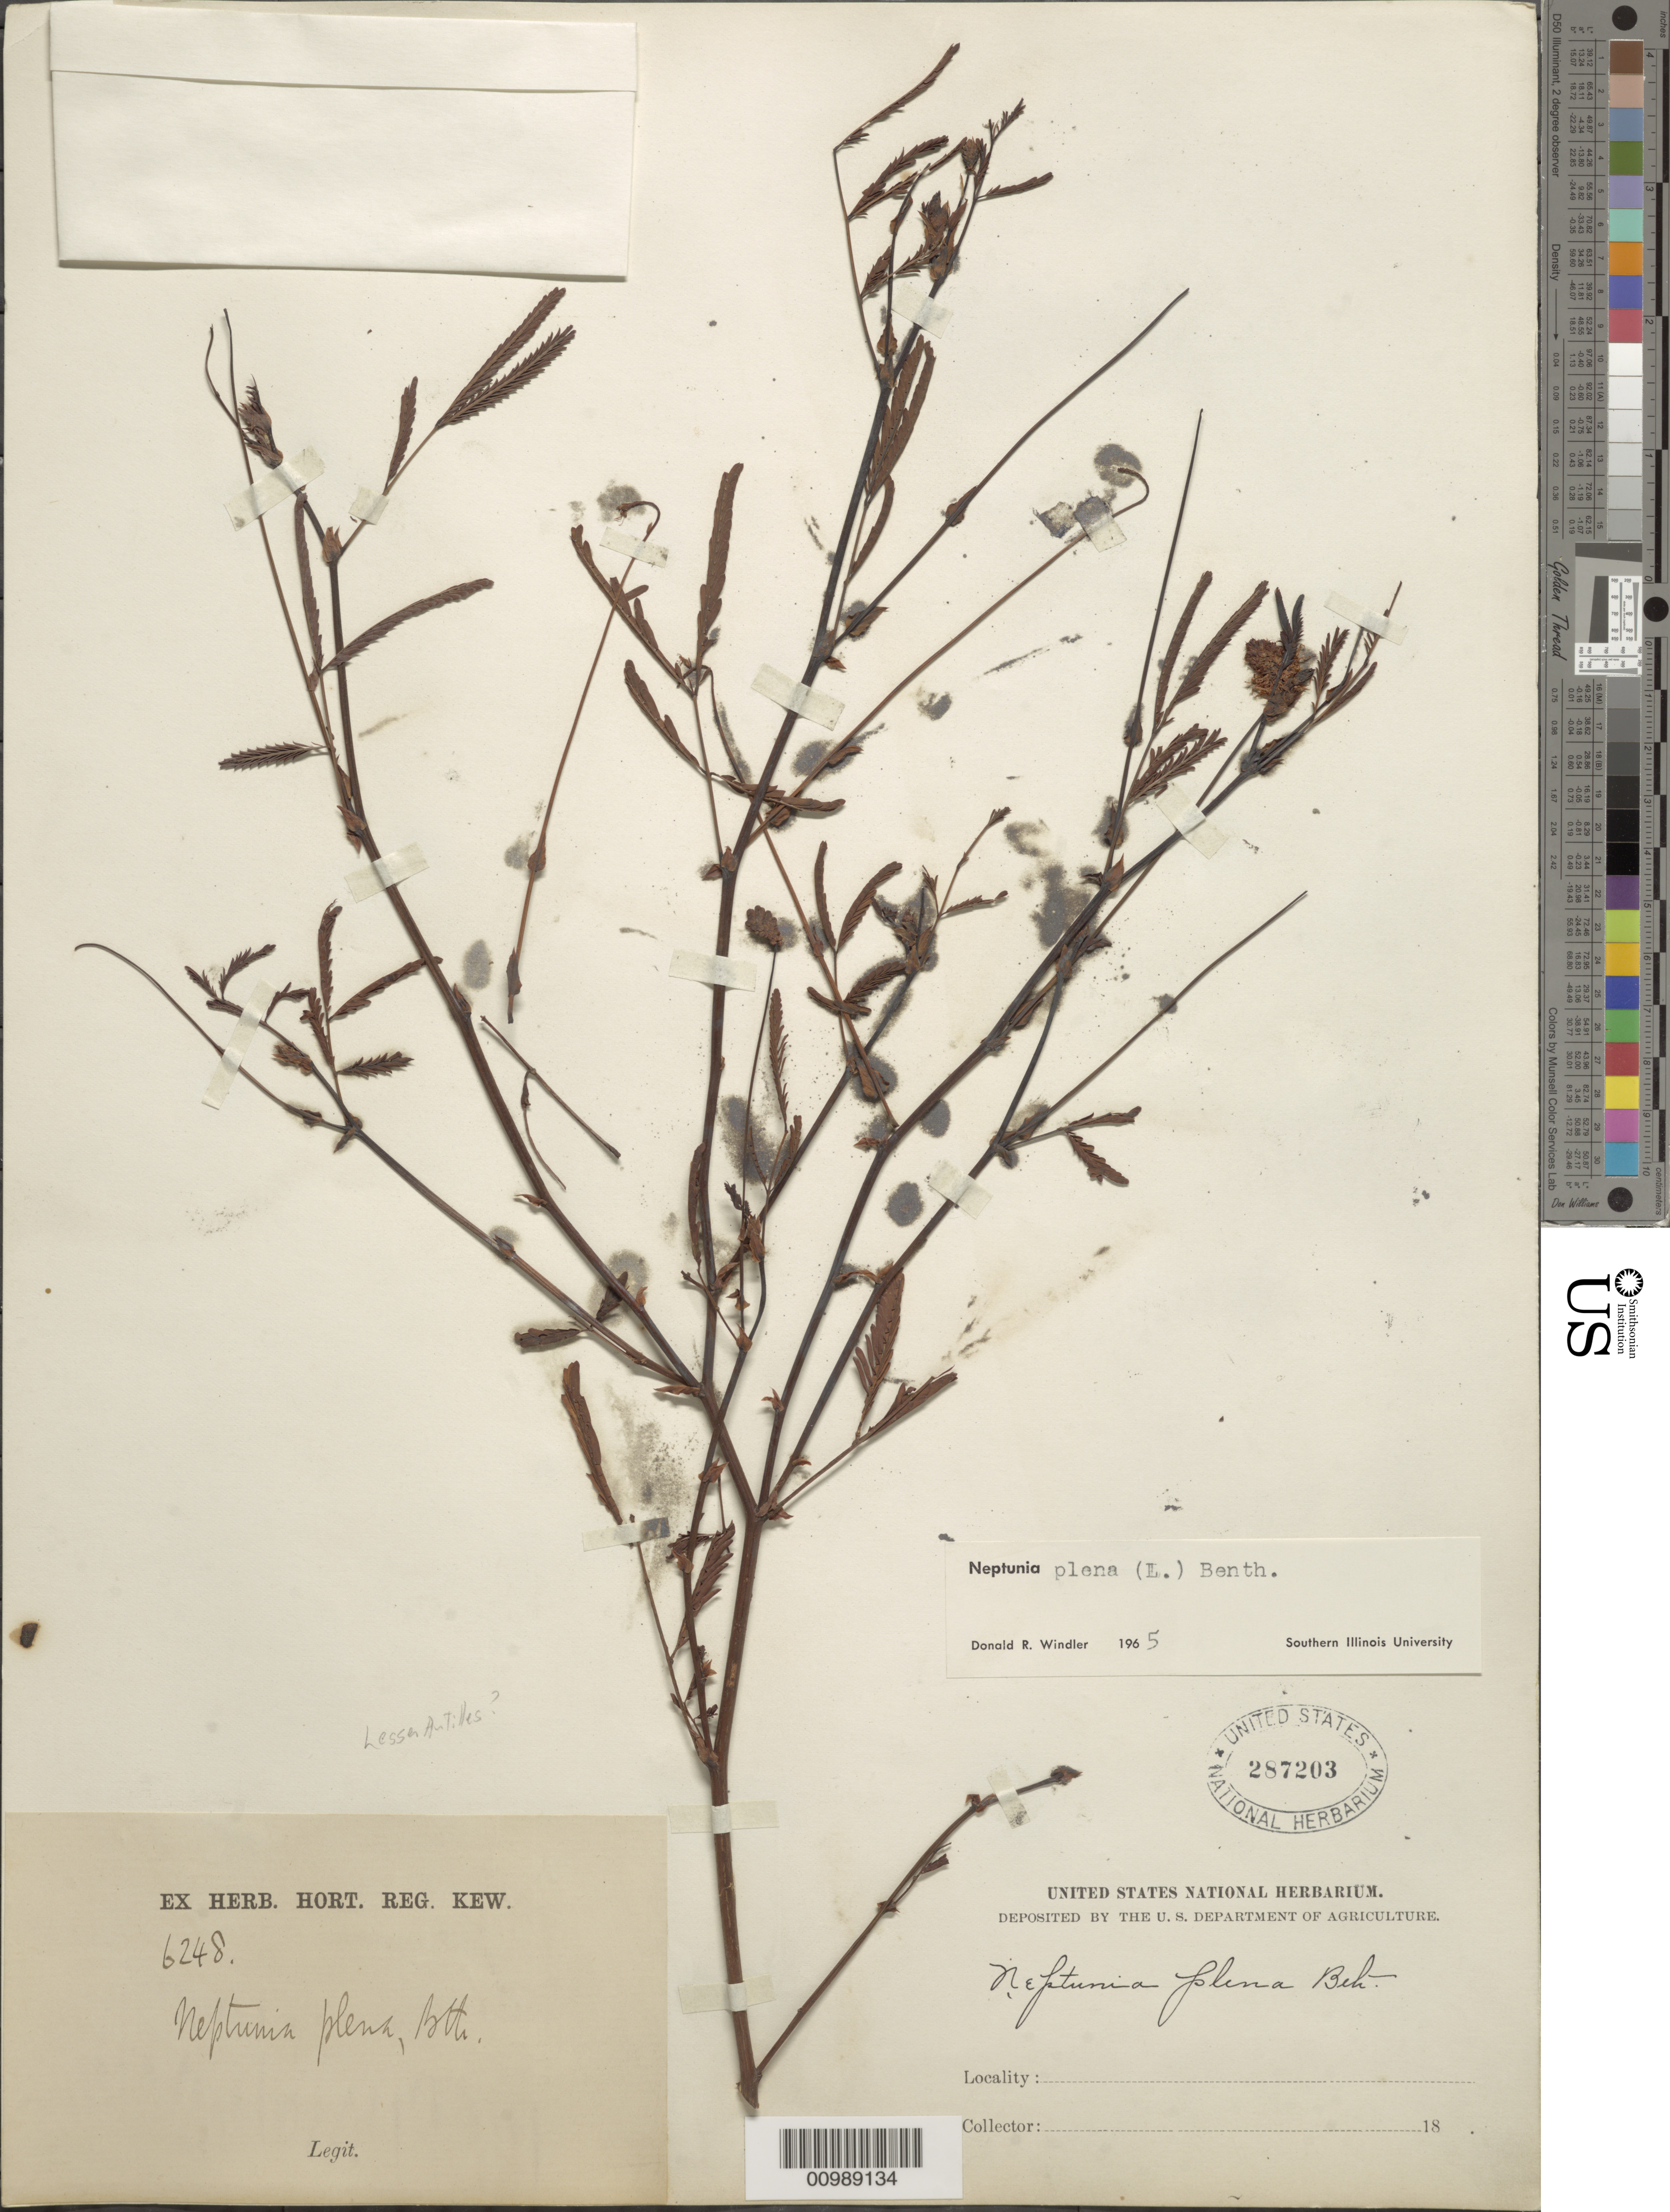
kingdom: Plantae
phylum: Tracheophyta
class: Magnoliopsida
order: Fabales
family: Fabaceae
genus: Neptunia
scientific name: Neptunia plena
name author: (L.) Benth.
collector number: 6248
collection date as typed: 1800 to -- --- 1899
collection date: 1800/1899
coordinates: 0 N, 0 E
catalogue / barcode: US 287203